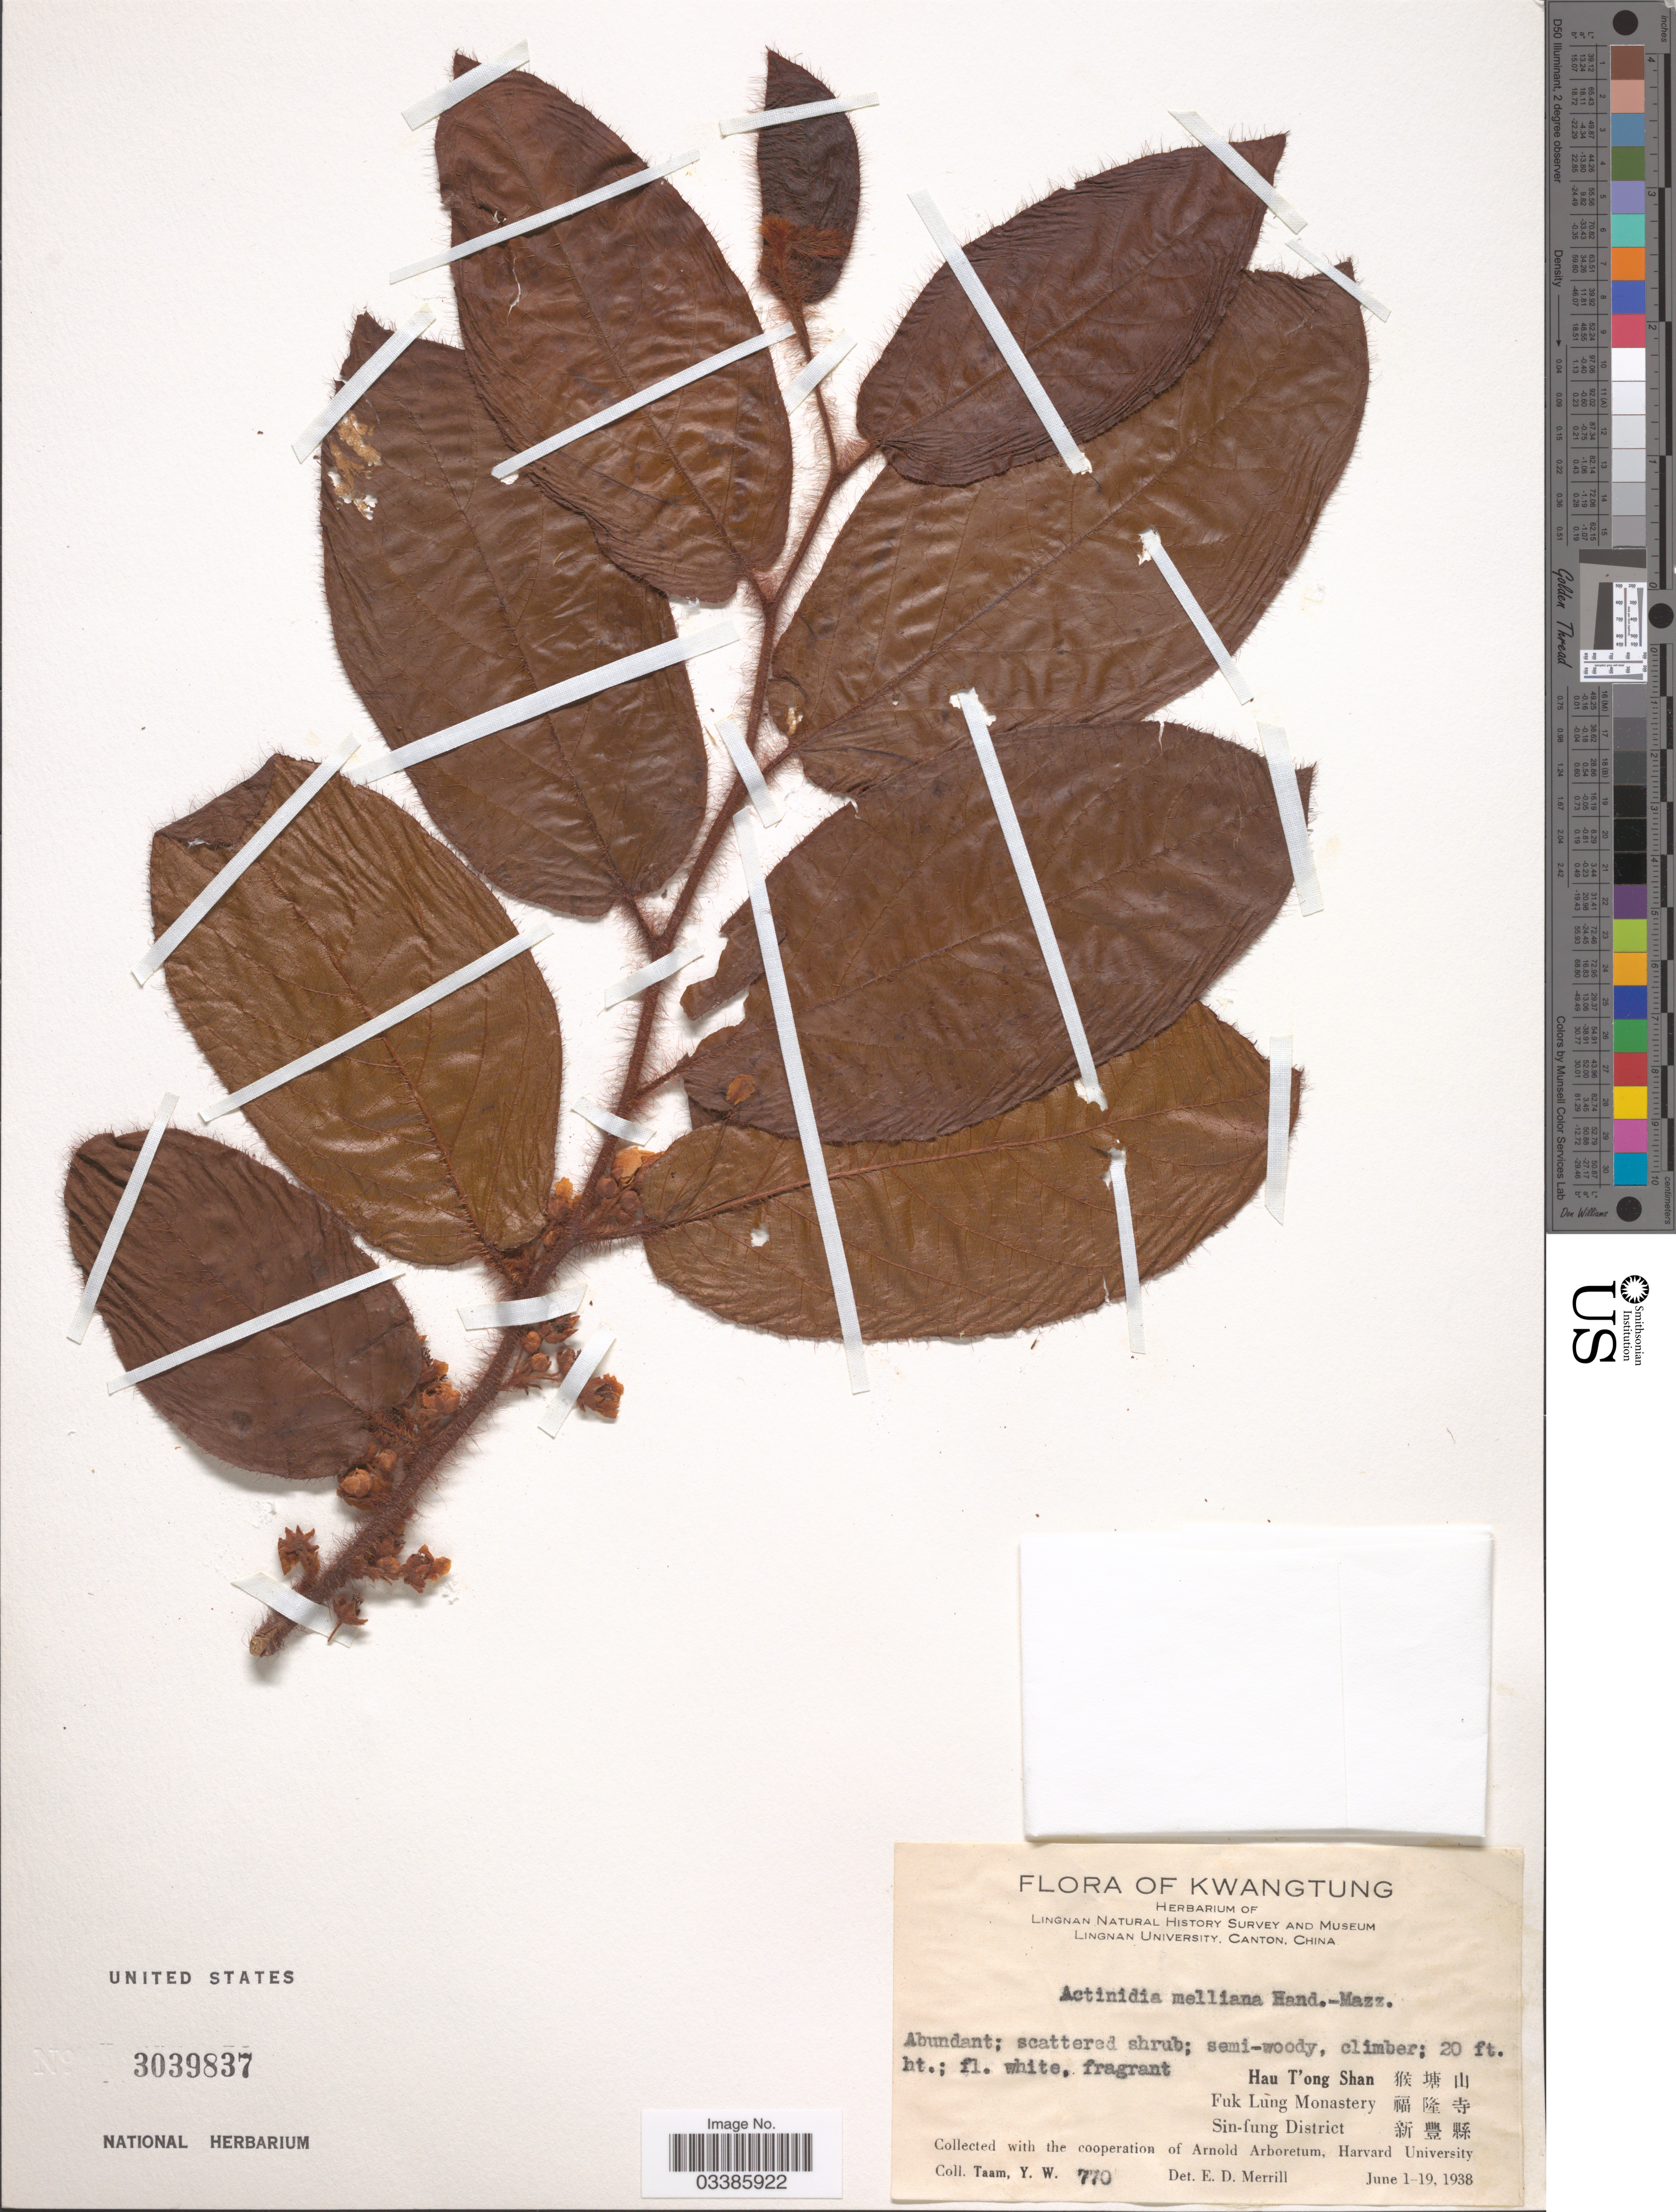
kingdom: Plantae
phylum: Tracheophyta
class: Magnoliopsida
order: Ericales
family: Actinidiaceae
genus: Actinidia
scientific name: Actinidia melliana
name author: Hand.-Mazz.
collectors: Y. W. Taam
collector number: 770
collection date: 1938-06-01/1938-06-19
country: China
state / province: Guangdong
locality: Kwangtung. Hau T'ong Shan X, Fuk Lung Monastery X, Sin-fung District X.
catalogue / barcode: US 3039837